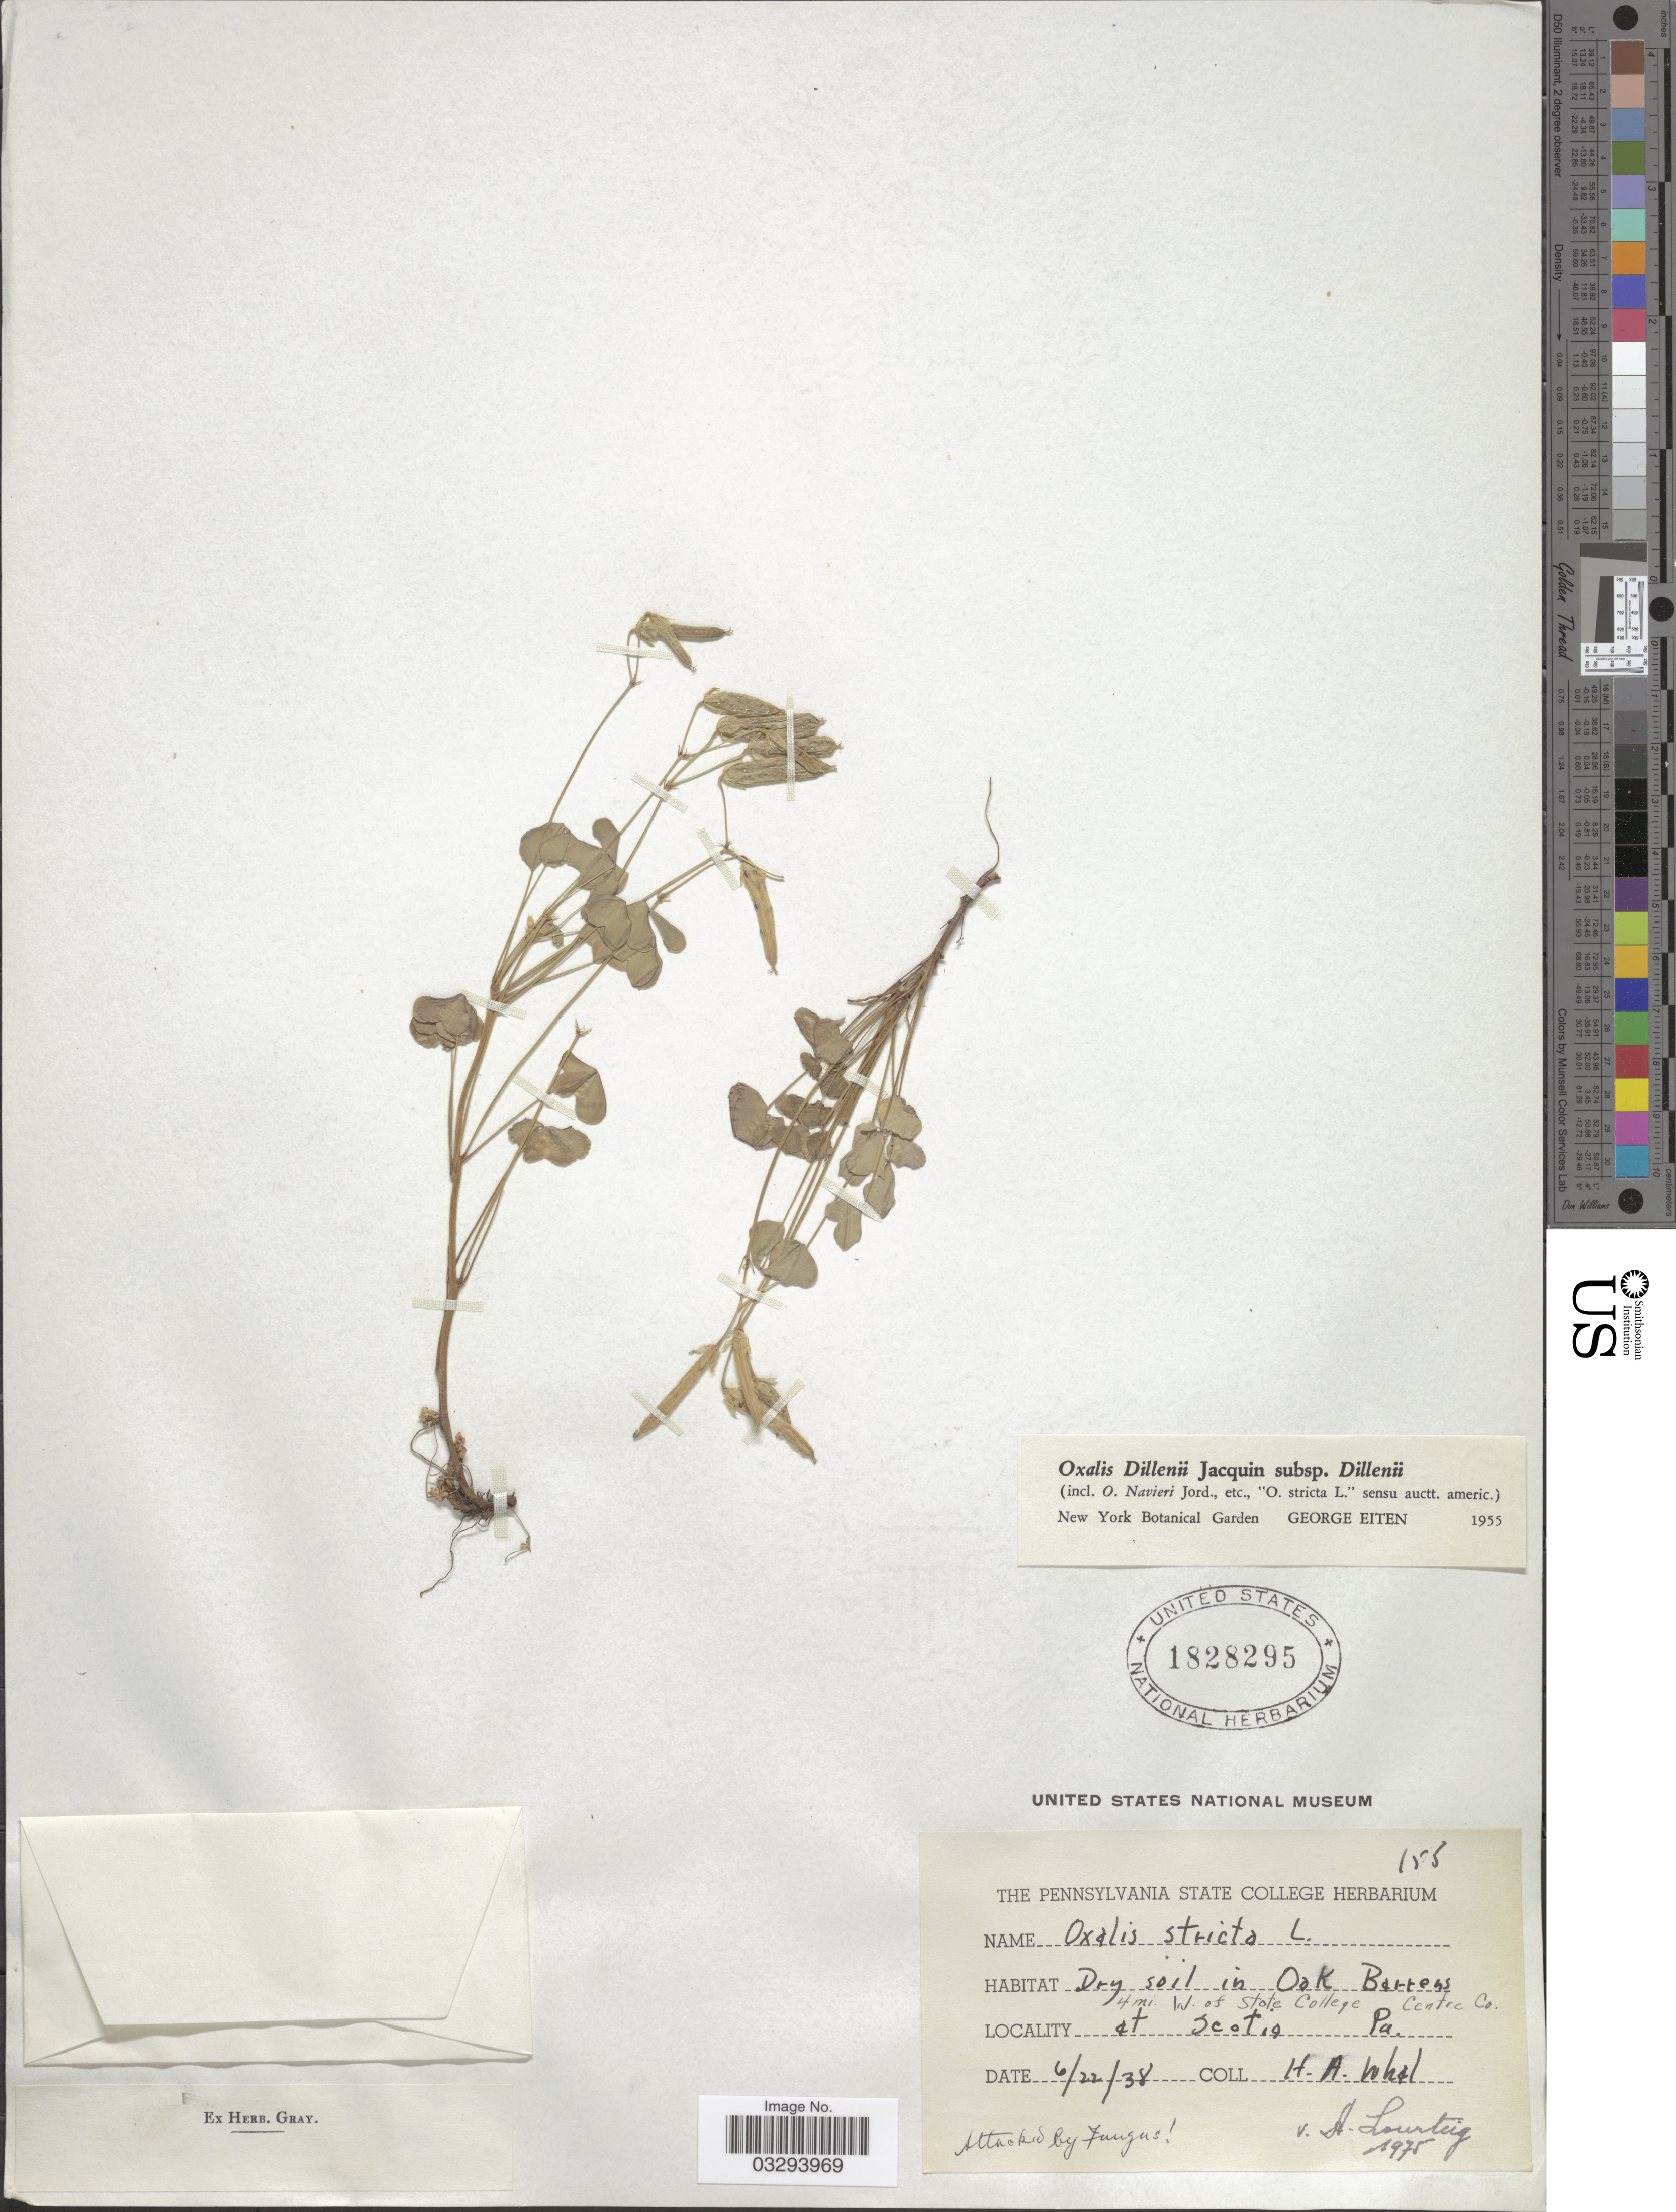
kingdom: Plantae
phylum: Tracheophyta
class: Magnoliopsida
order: Oxalidales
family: Oxalidaceae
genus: Oxalis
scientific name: Oxalis stricta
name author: L.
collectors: H. A. Wahl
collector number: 156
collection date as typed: Transcribed d/m/y: 22/6/38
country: United States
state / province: Pennsylvania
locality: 4 mi W. of Stote College, Centre Co. At Scotia.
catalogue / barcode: US 1828295